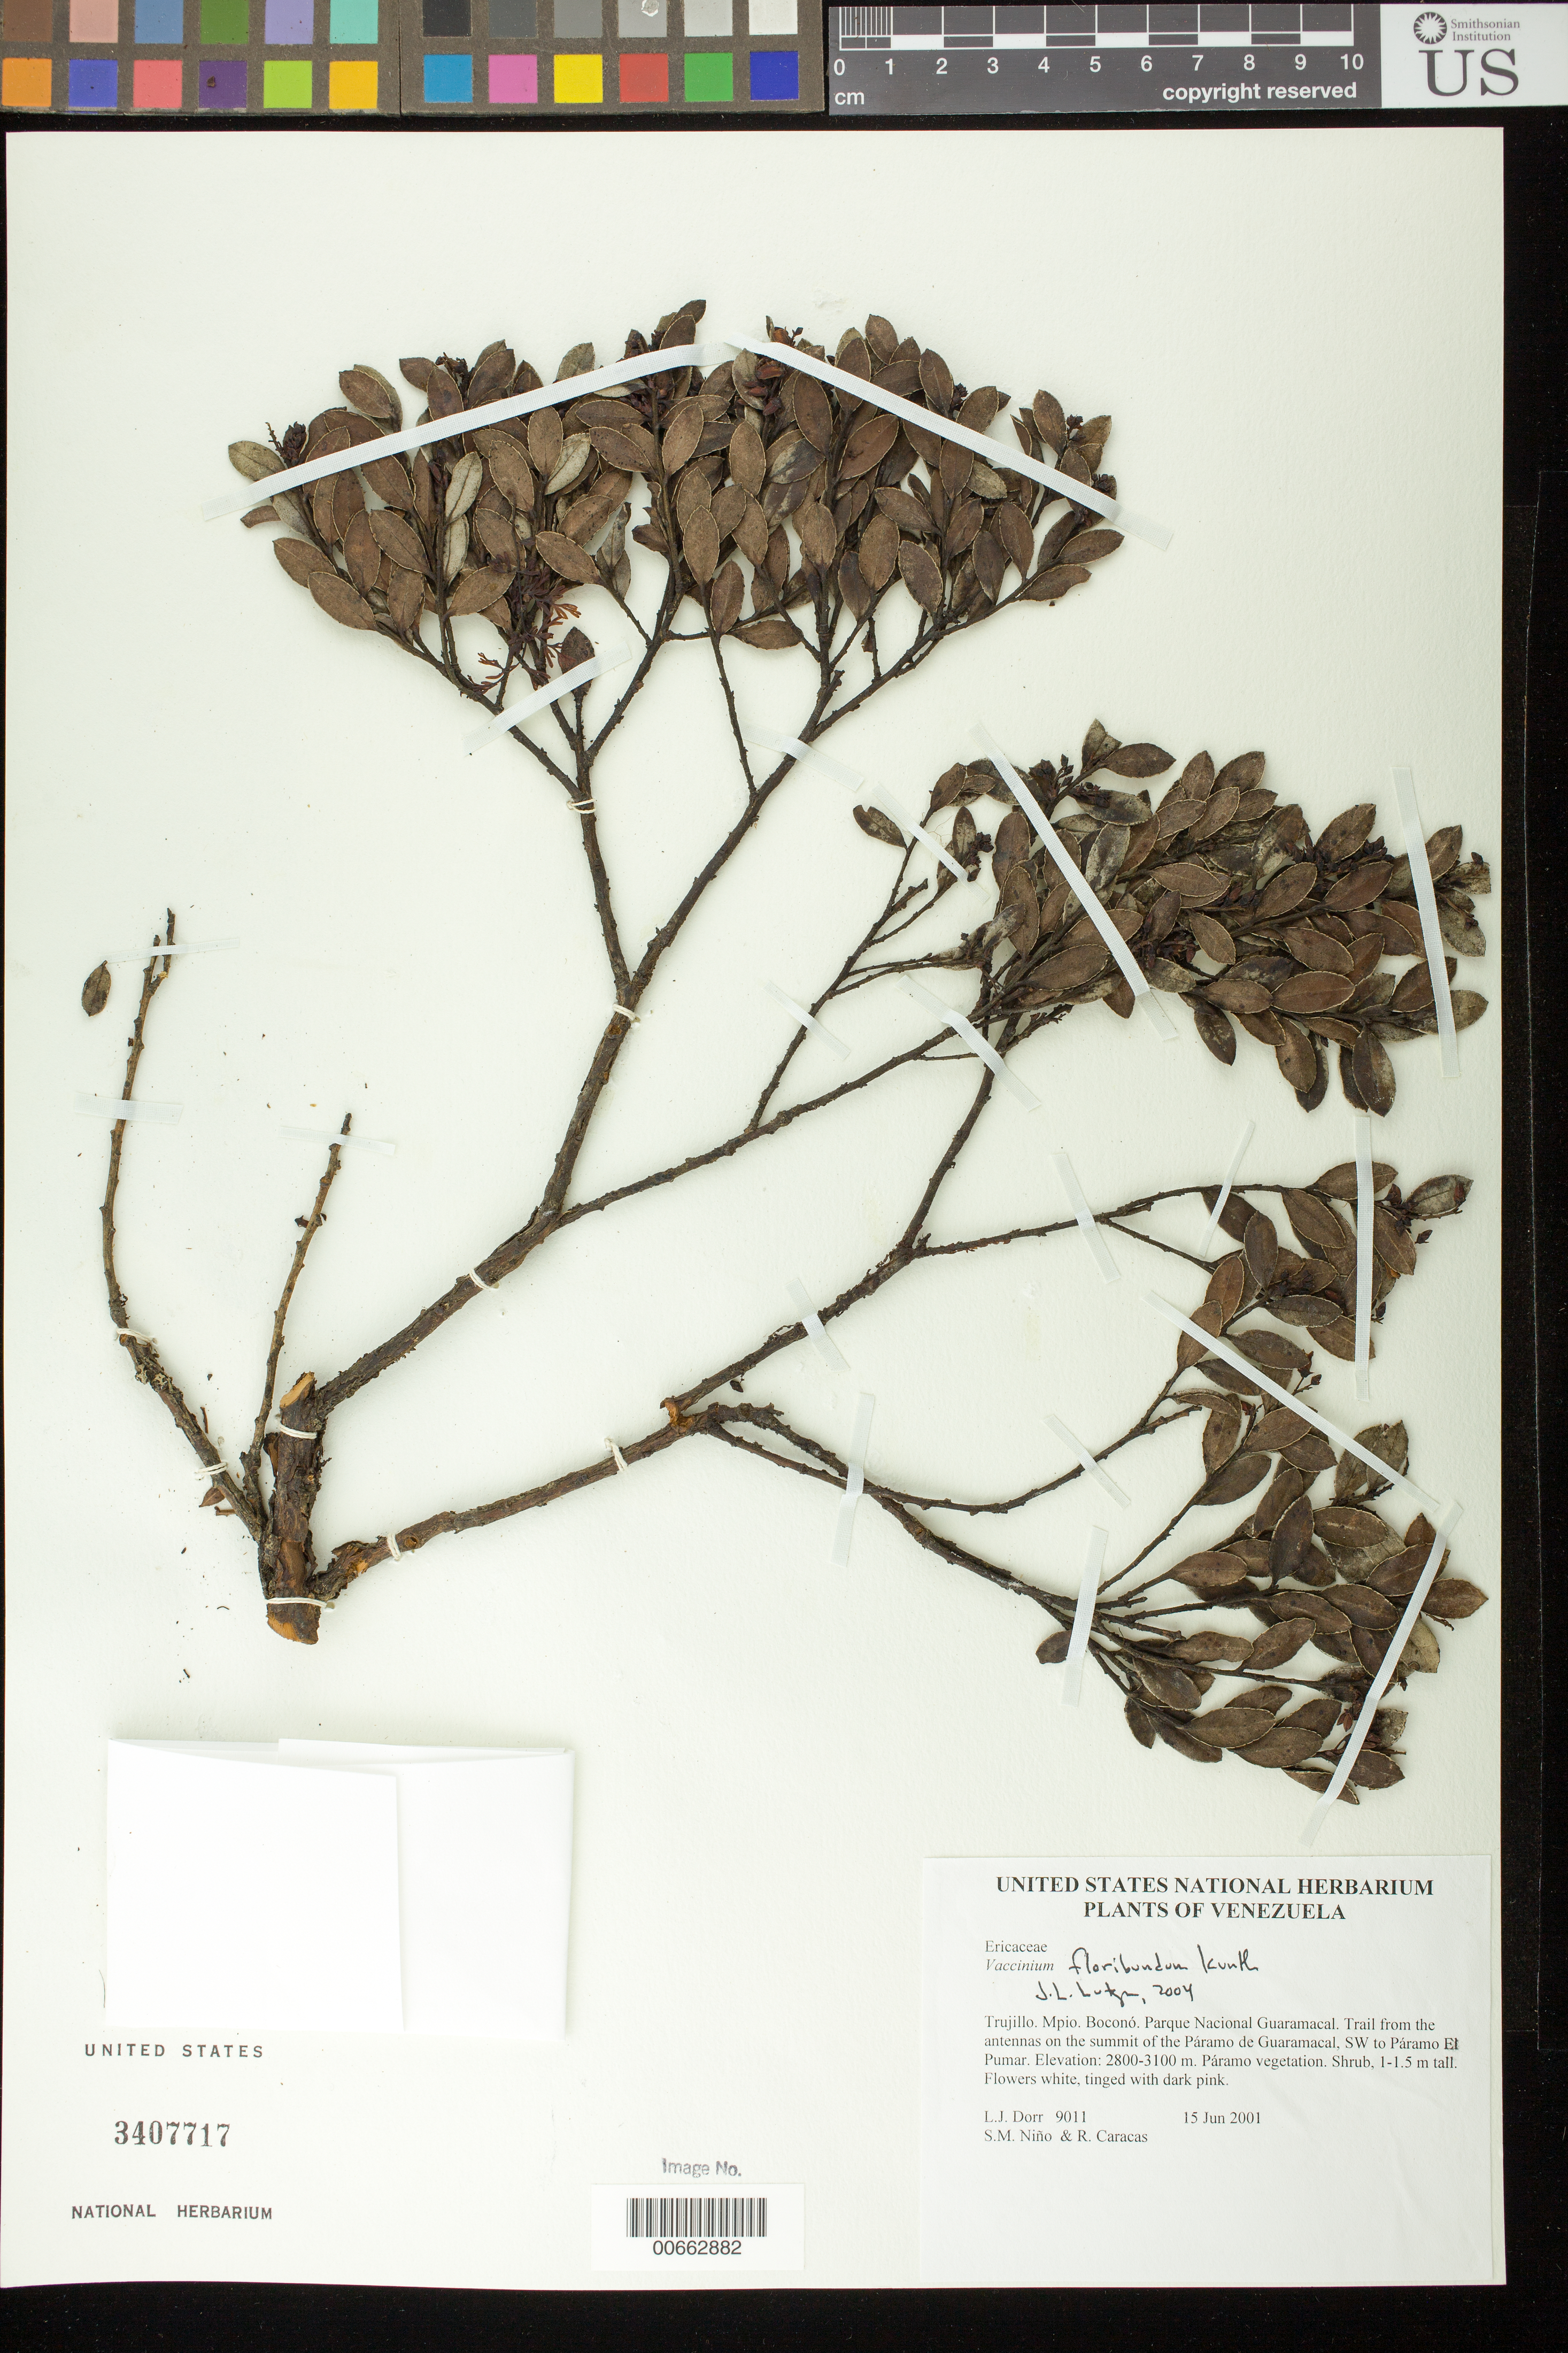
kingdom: Plantae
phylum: Tracheophyta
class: Magnoliopsida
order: Ericales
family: Ericaceae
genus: Vaccinium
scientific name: Vaccinium floribundum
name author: Kunth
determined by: Dorr, L. J., (BOT), Smithsonian Institution - National Museum of Natural History (UNITED STATES)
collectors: L. J. Dorr, S. M. Niño & R. Caracas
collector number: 9011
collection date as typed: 15 Jun 2001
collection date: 2001-06-15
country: Venezuela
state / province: Trujillo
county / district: Boconó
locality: Parque Nacional Guaramacal. Trail from the antennas on the summit of the Páramo de Guaramacal, SW to Páramo El Pumar.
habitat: Páramo vegetation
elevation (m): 2800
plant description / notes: NY, PORT, US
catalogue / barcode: US 3407717